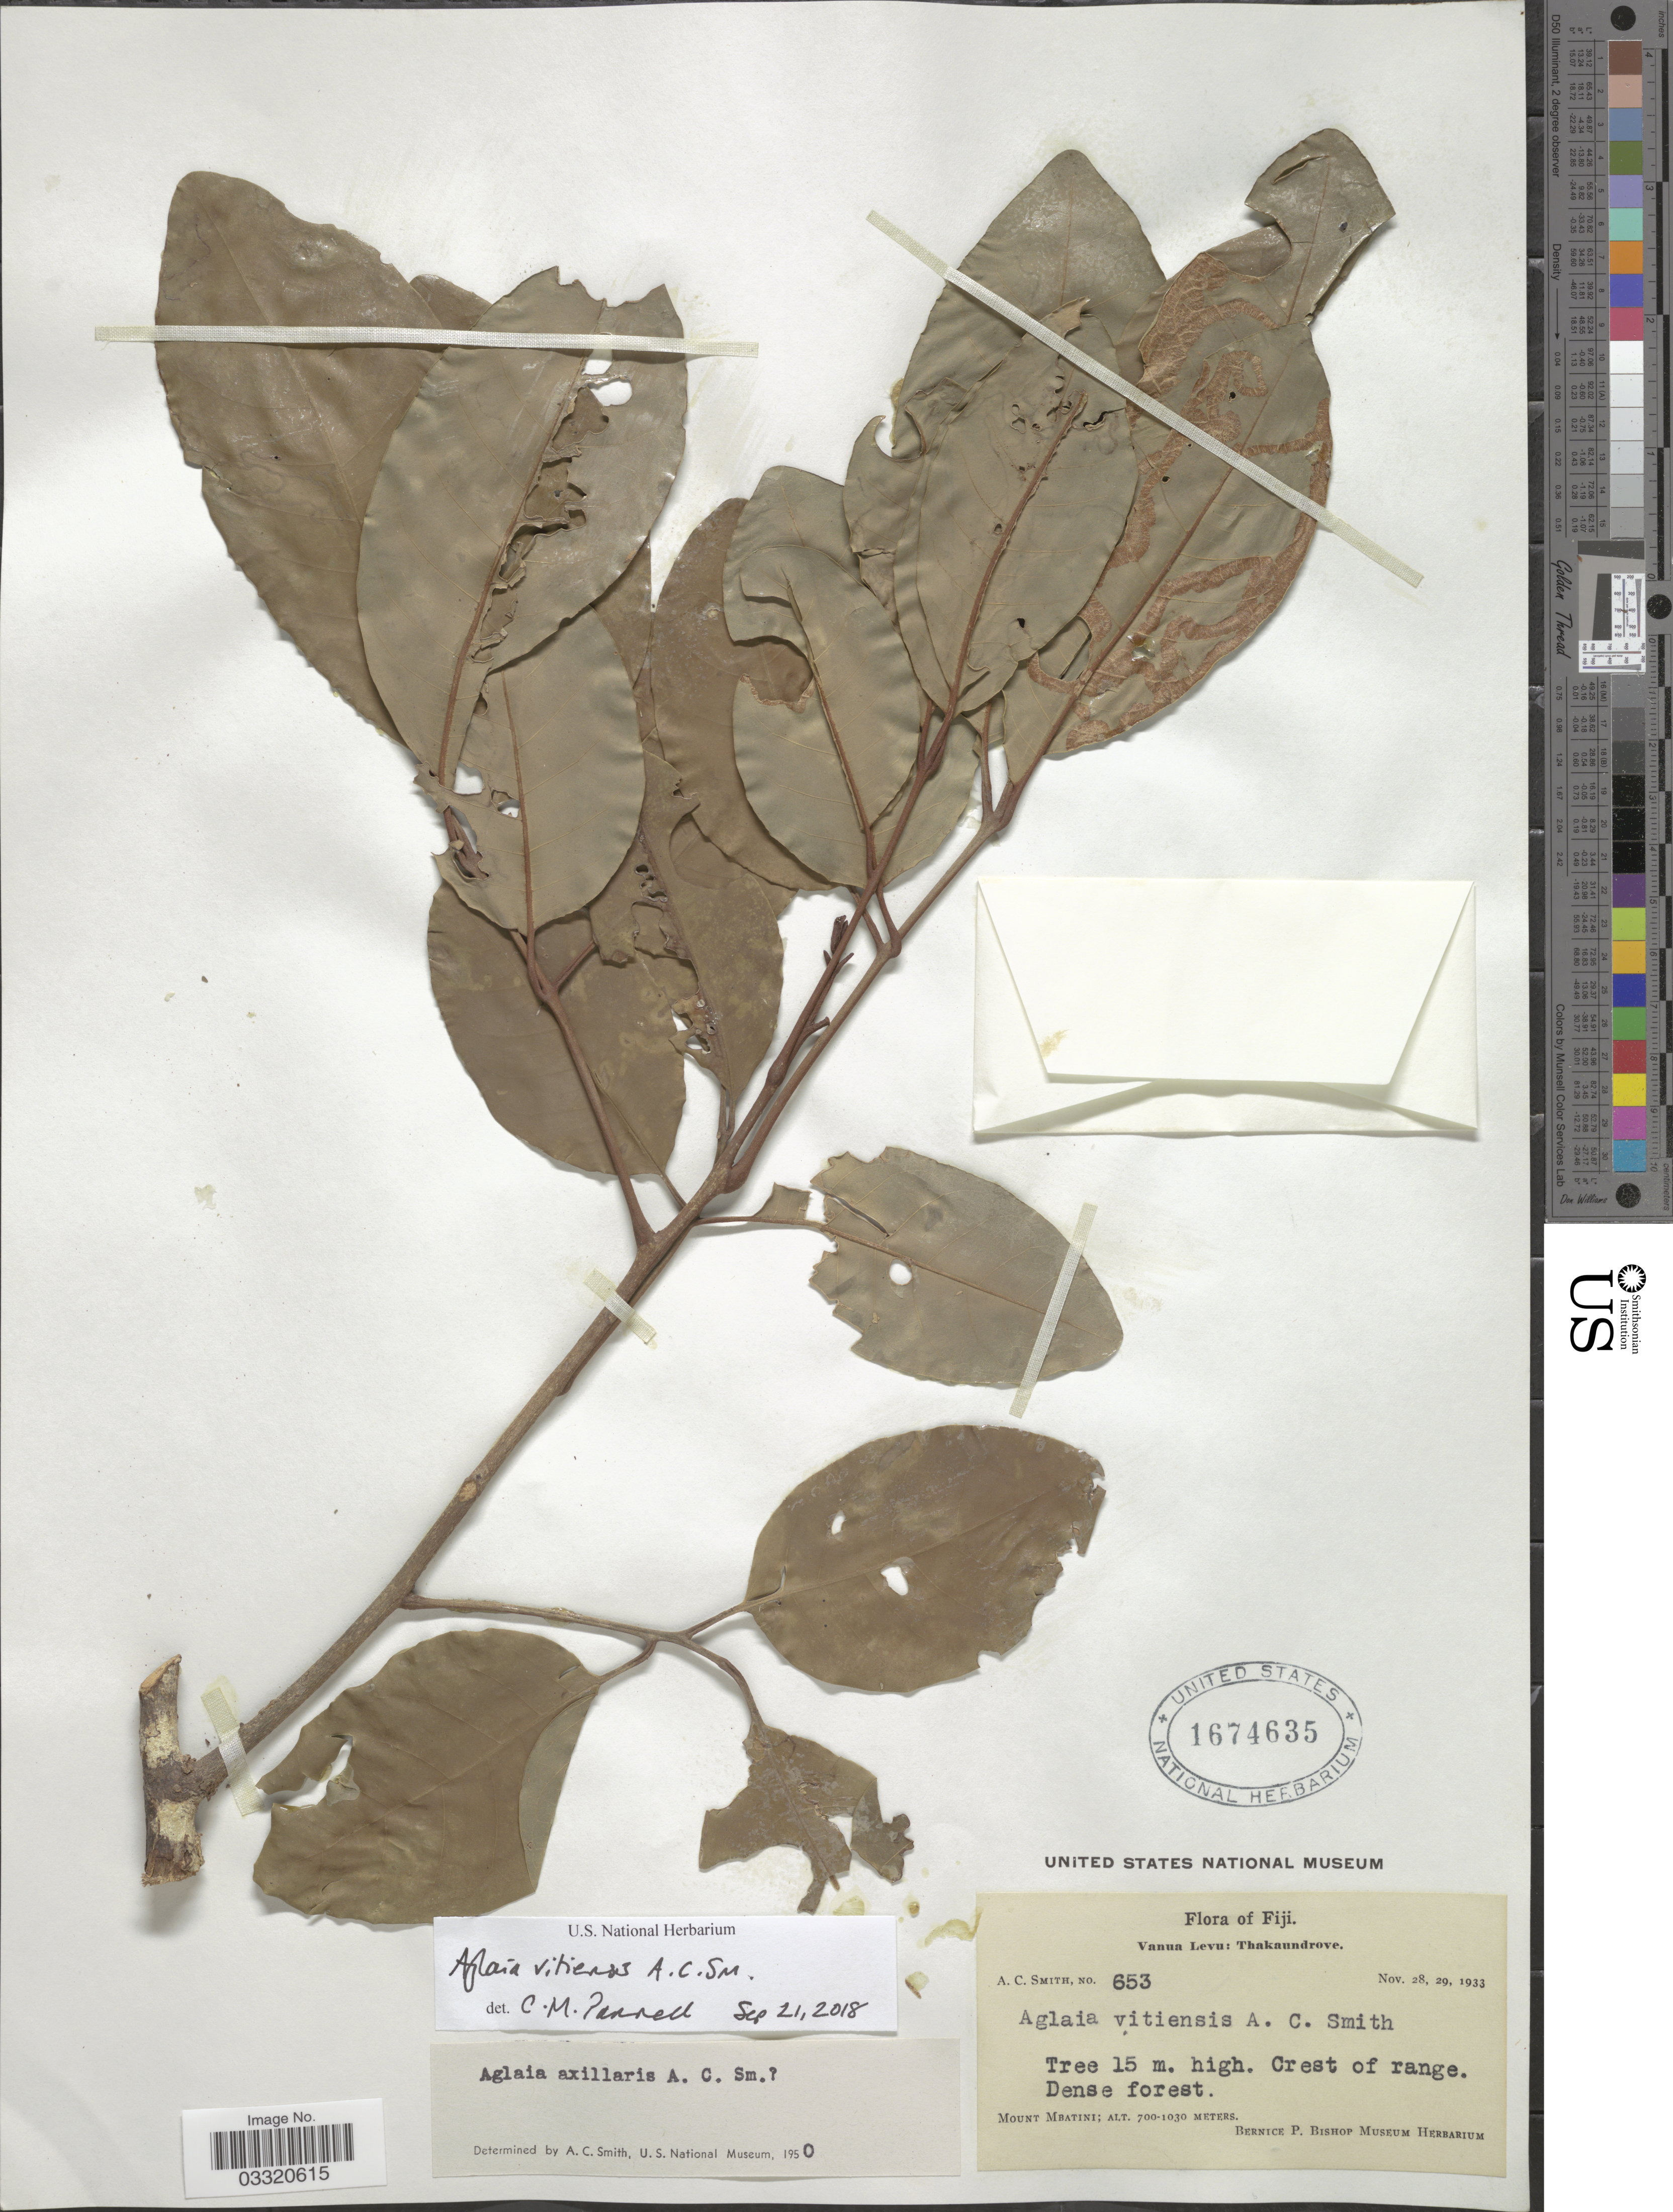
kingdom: Plantae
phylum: Tracheophyta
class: Magnoliopsida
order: Sapindales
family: Meliaceae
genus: Aglaia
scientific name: Aglaia vitiensis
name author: A.C. Sm.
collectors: A. C. Smith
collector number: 653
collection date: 1933-11-28/1933-11-29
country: Fiji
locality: Vanua Levu: Thakaundrove. Mount Mbatini.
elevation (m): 700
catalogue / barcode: US 1674635